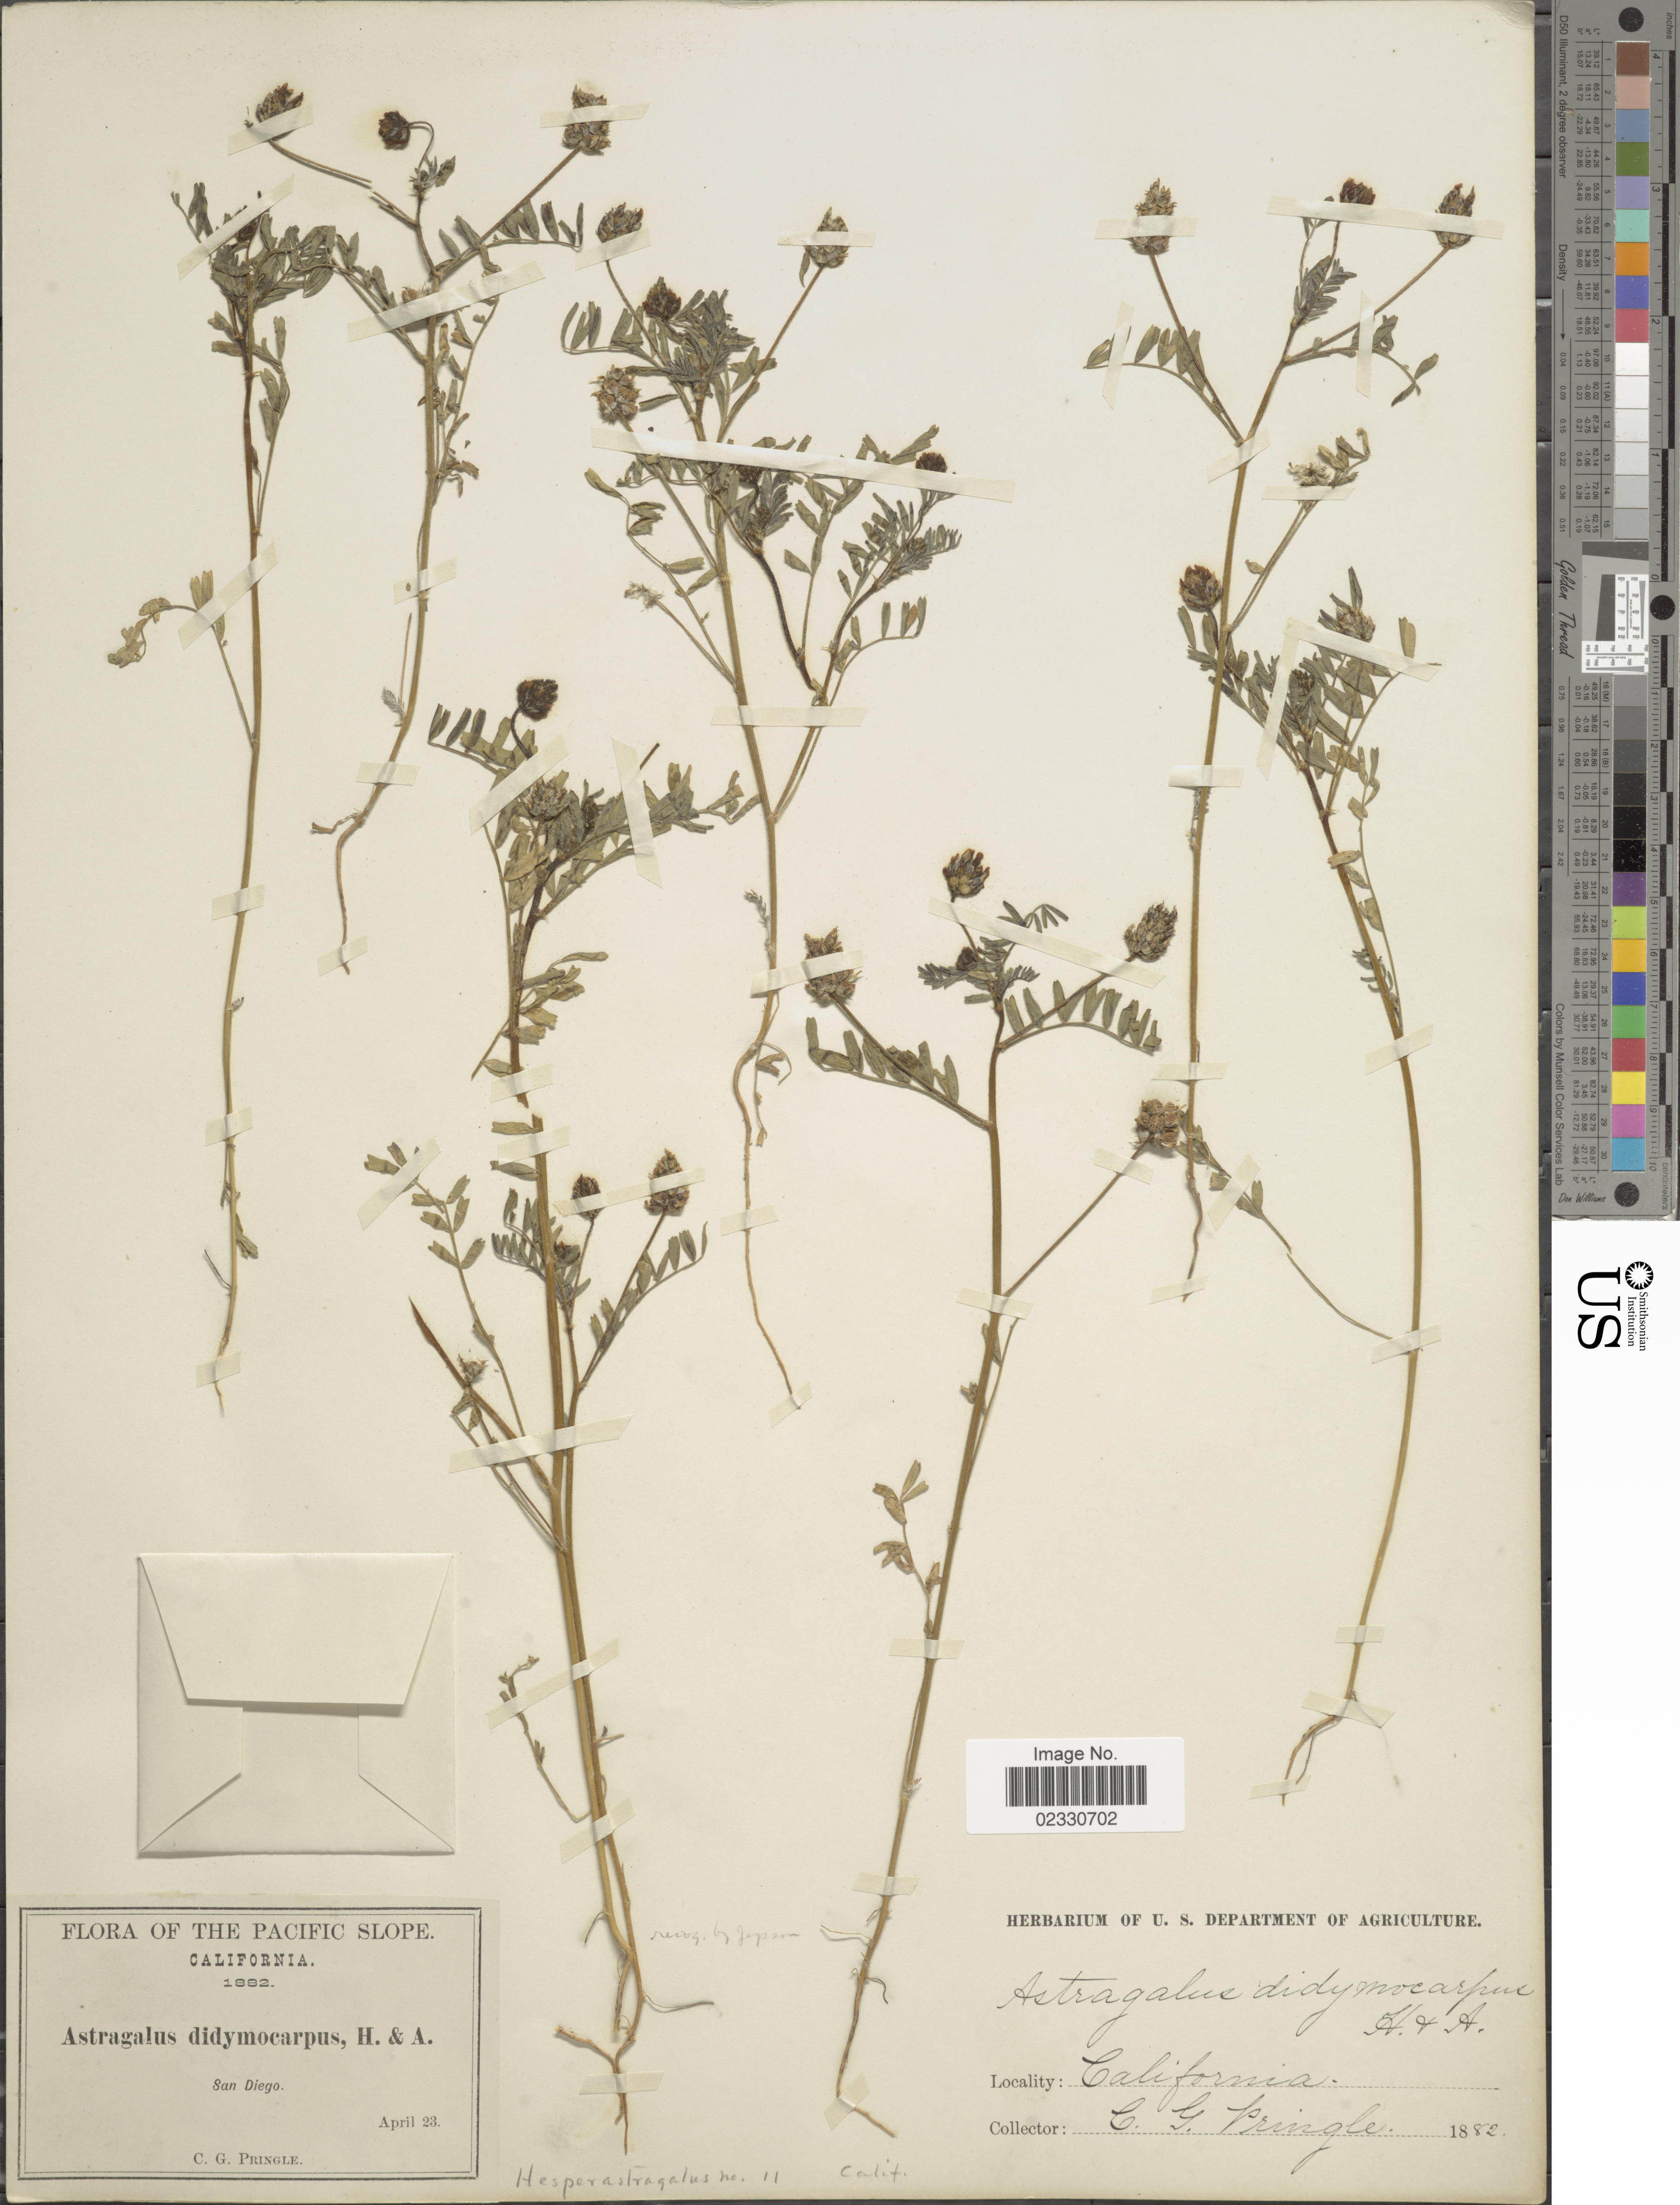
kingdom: Plantae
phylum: Tracheophyta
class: Magnoliopsida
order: Fabales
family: Fabaceae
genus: Astragalus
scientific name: Astragalus didymocarpus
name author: Hook. & Arn.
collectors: C. G. Pringle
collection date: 1882-04-23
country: United States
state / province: California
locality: Pacific Slope, San Diegi.